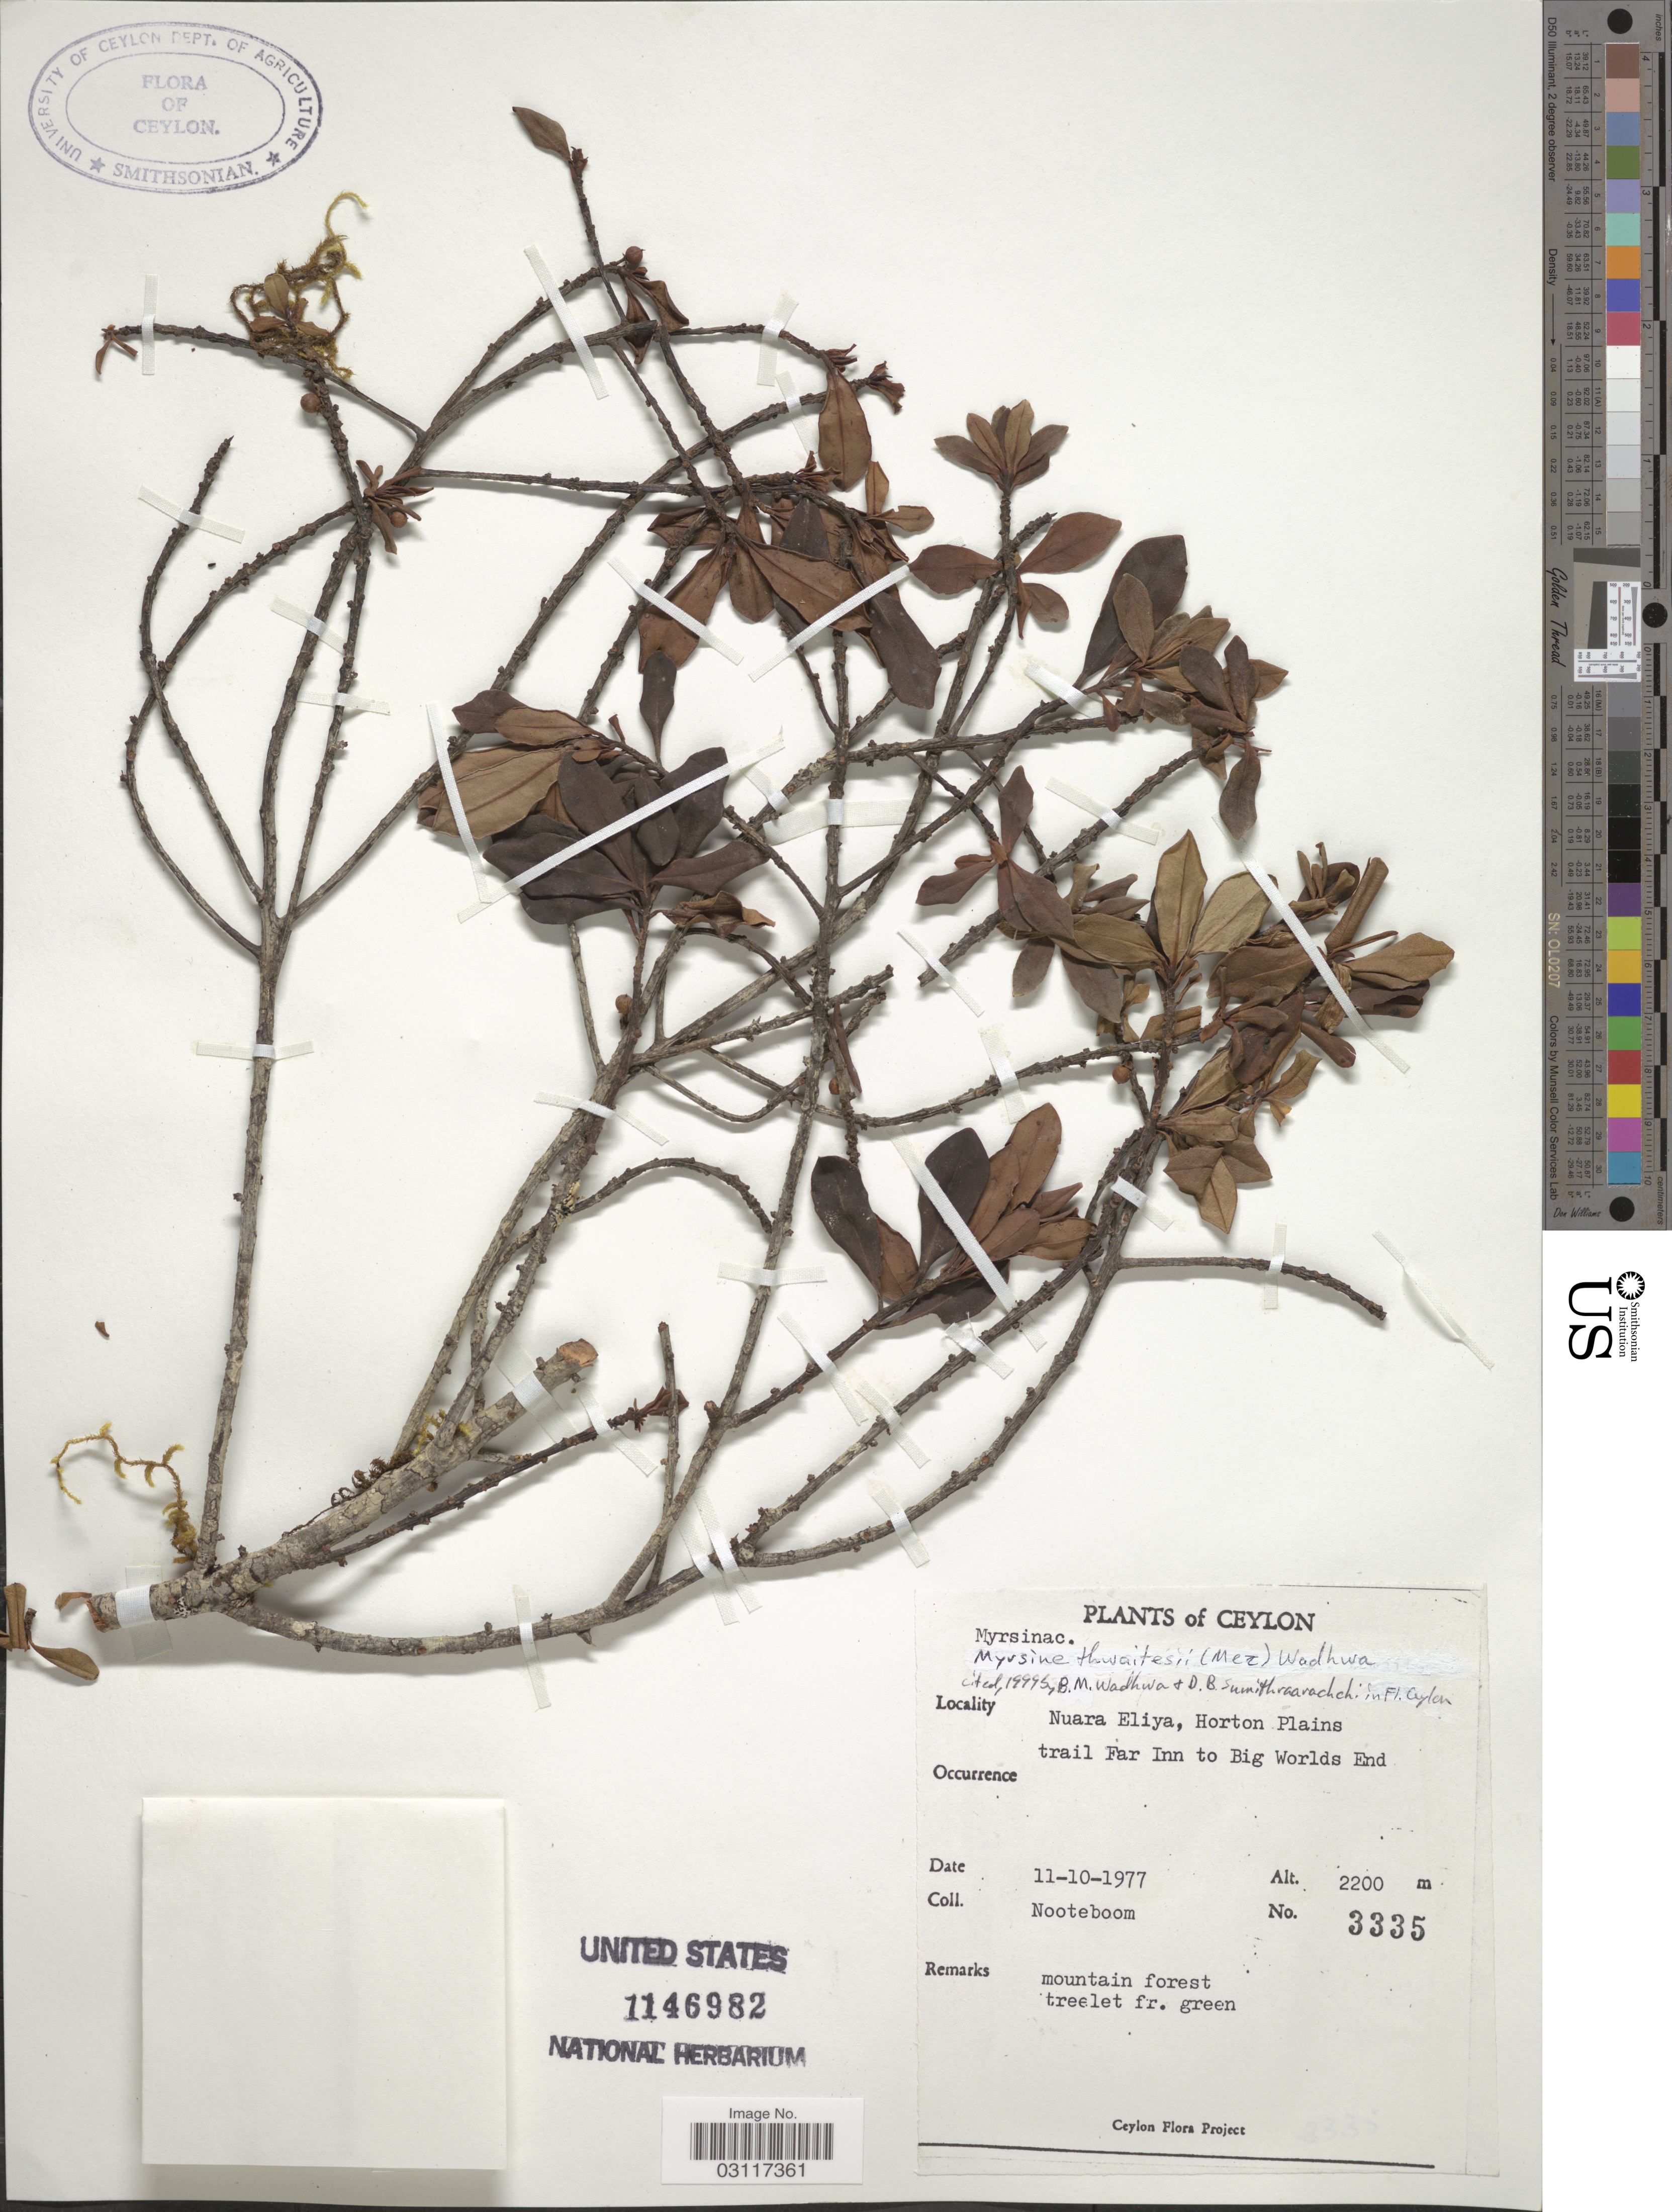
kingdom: Plantae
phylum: Tracheophyta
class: Magnoliopsida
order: Ericales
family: Primulaceae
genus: Myrsine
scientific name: Myrsine thwaitesii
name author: (Mez) Wadhwa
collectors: Nooteboom, --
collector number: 3335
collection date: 1977-10-11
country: Sri Lanka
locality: Ceylon, Nuara Eliya, Horton Plains trail Far Inn to Big Worlds End.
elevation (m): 2200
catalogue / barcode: US 1146982